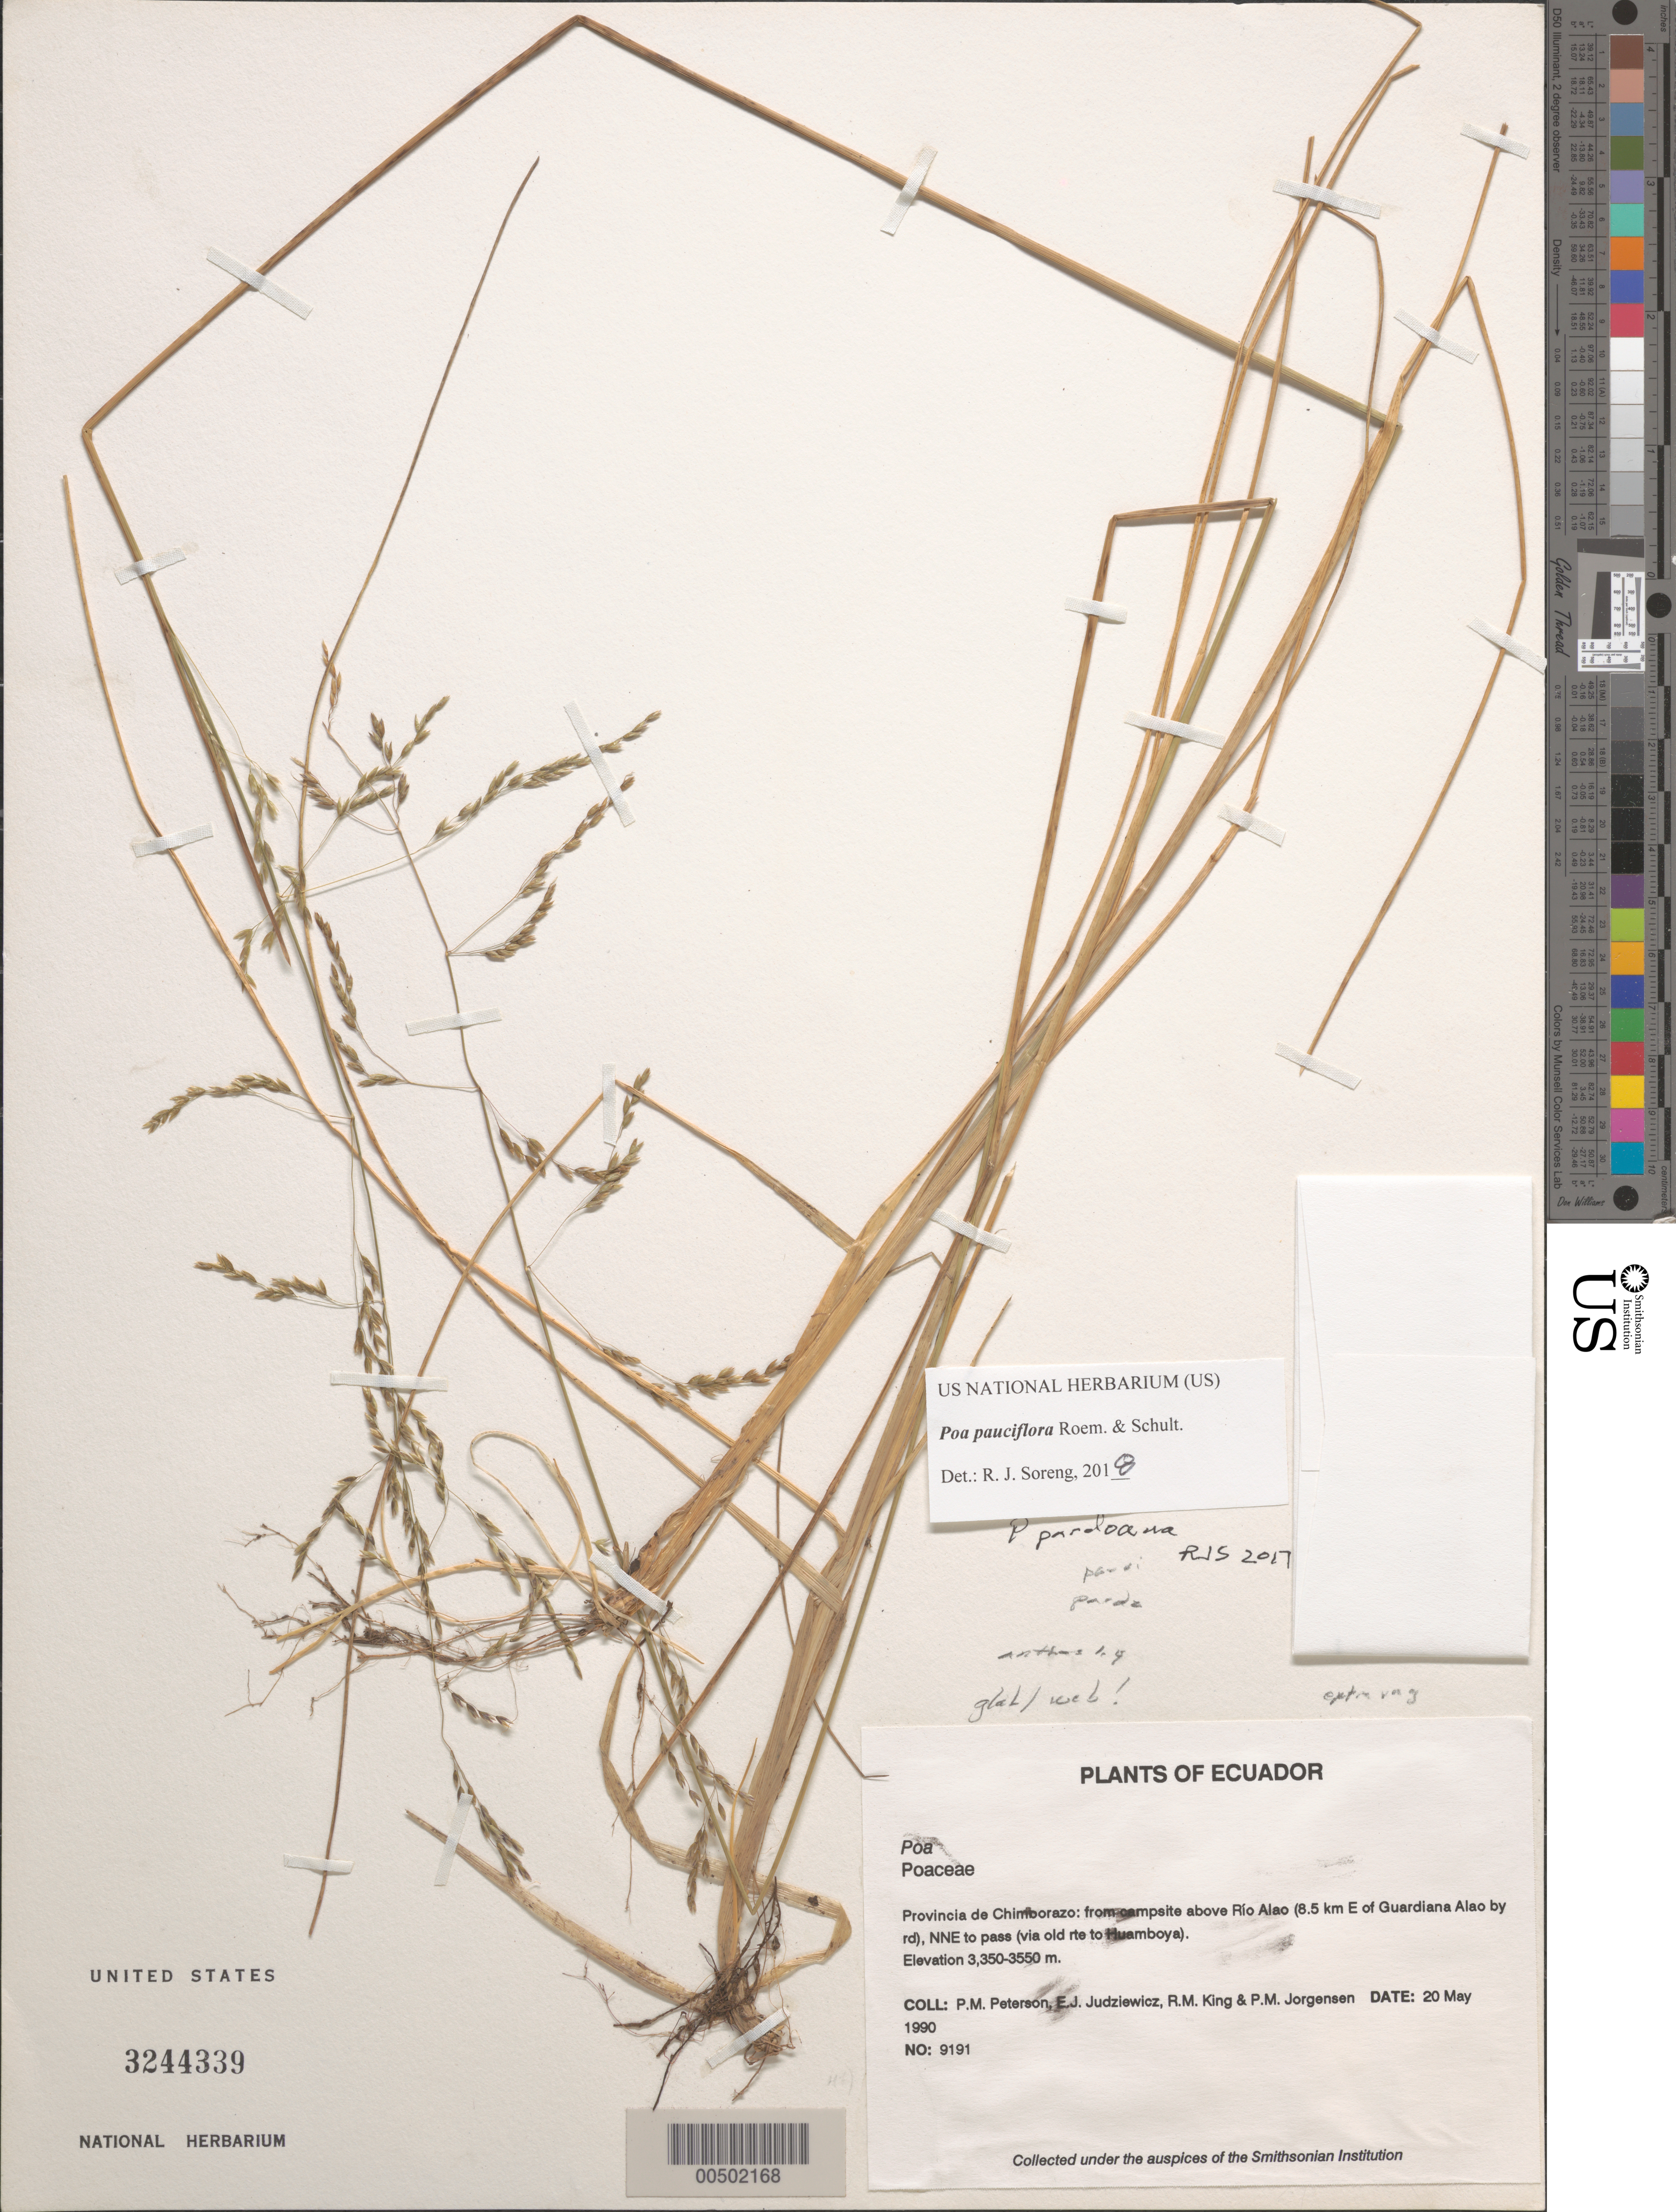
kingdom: Plantae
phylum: Tracheophyta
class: Liliopsida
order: Poales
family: Poaceae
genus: Poa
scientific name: Poa pauciflora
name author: Roem. & Schult.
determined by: Soreng, Robert J., Research Associate (BOT), Smithsonian Institution - National Museum of Natural History (UNITED STATES)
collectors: P. M. Peterson, E. J. Judziewicz, R. M. King & P. M. Jørgensen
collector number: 09191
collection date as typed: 20 May 1990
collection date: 1990-05-20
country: Ecuador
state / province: Chimborazo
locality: From campsite above Rio Alao (8.5 km E of guardiana Alao by rd) NNEto Pass (via old rte to Huamboya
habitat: Elevation 3,350-3550 m.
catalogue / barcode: US 3244339